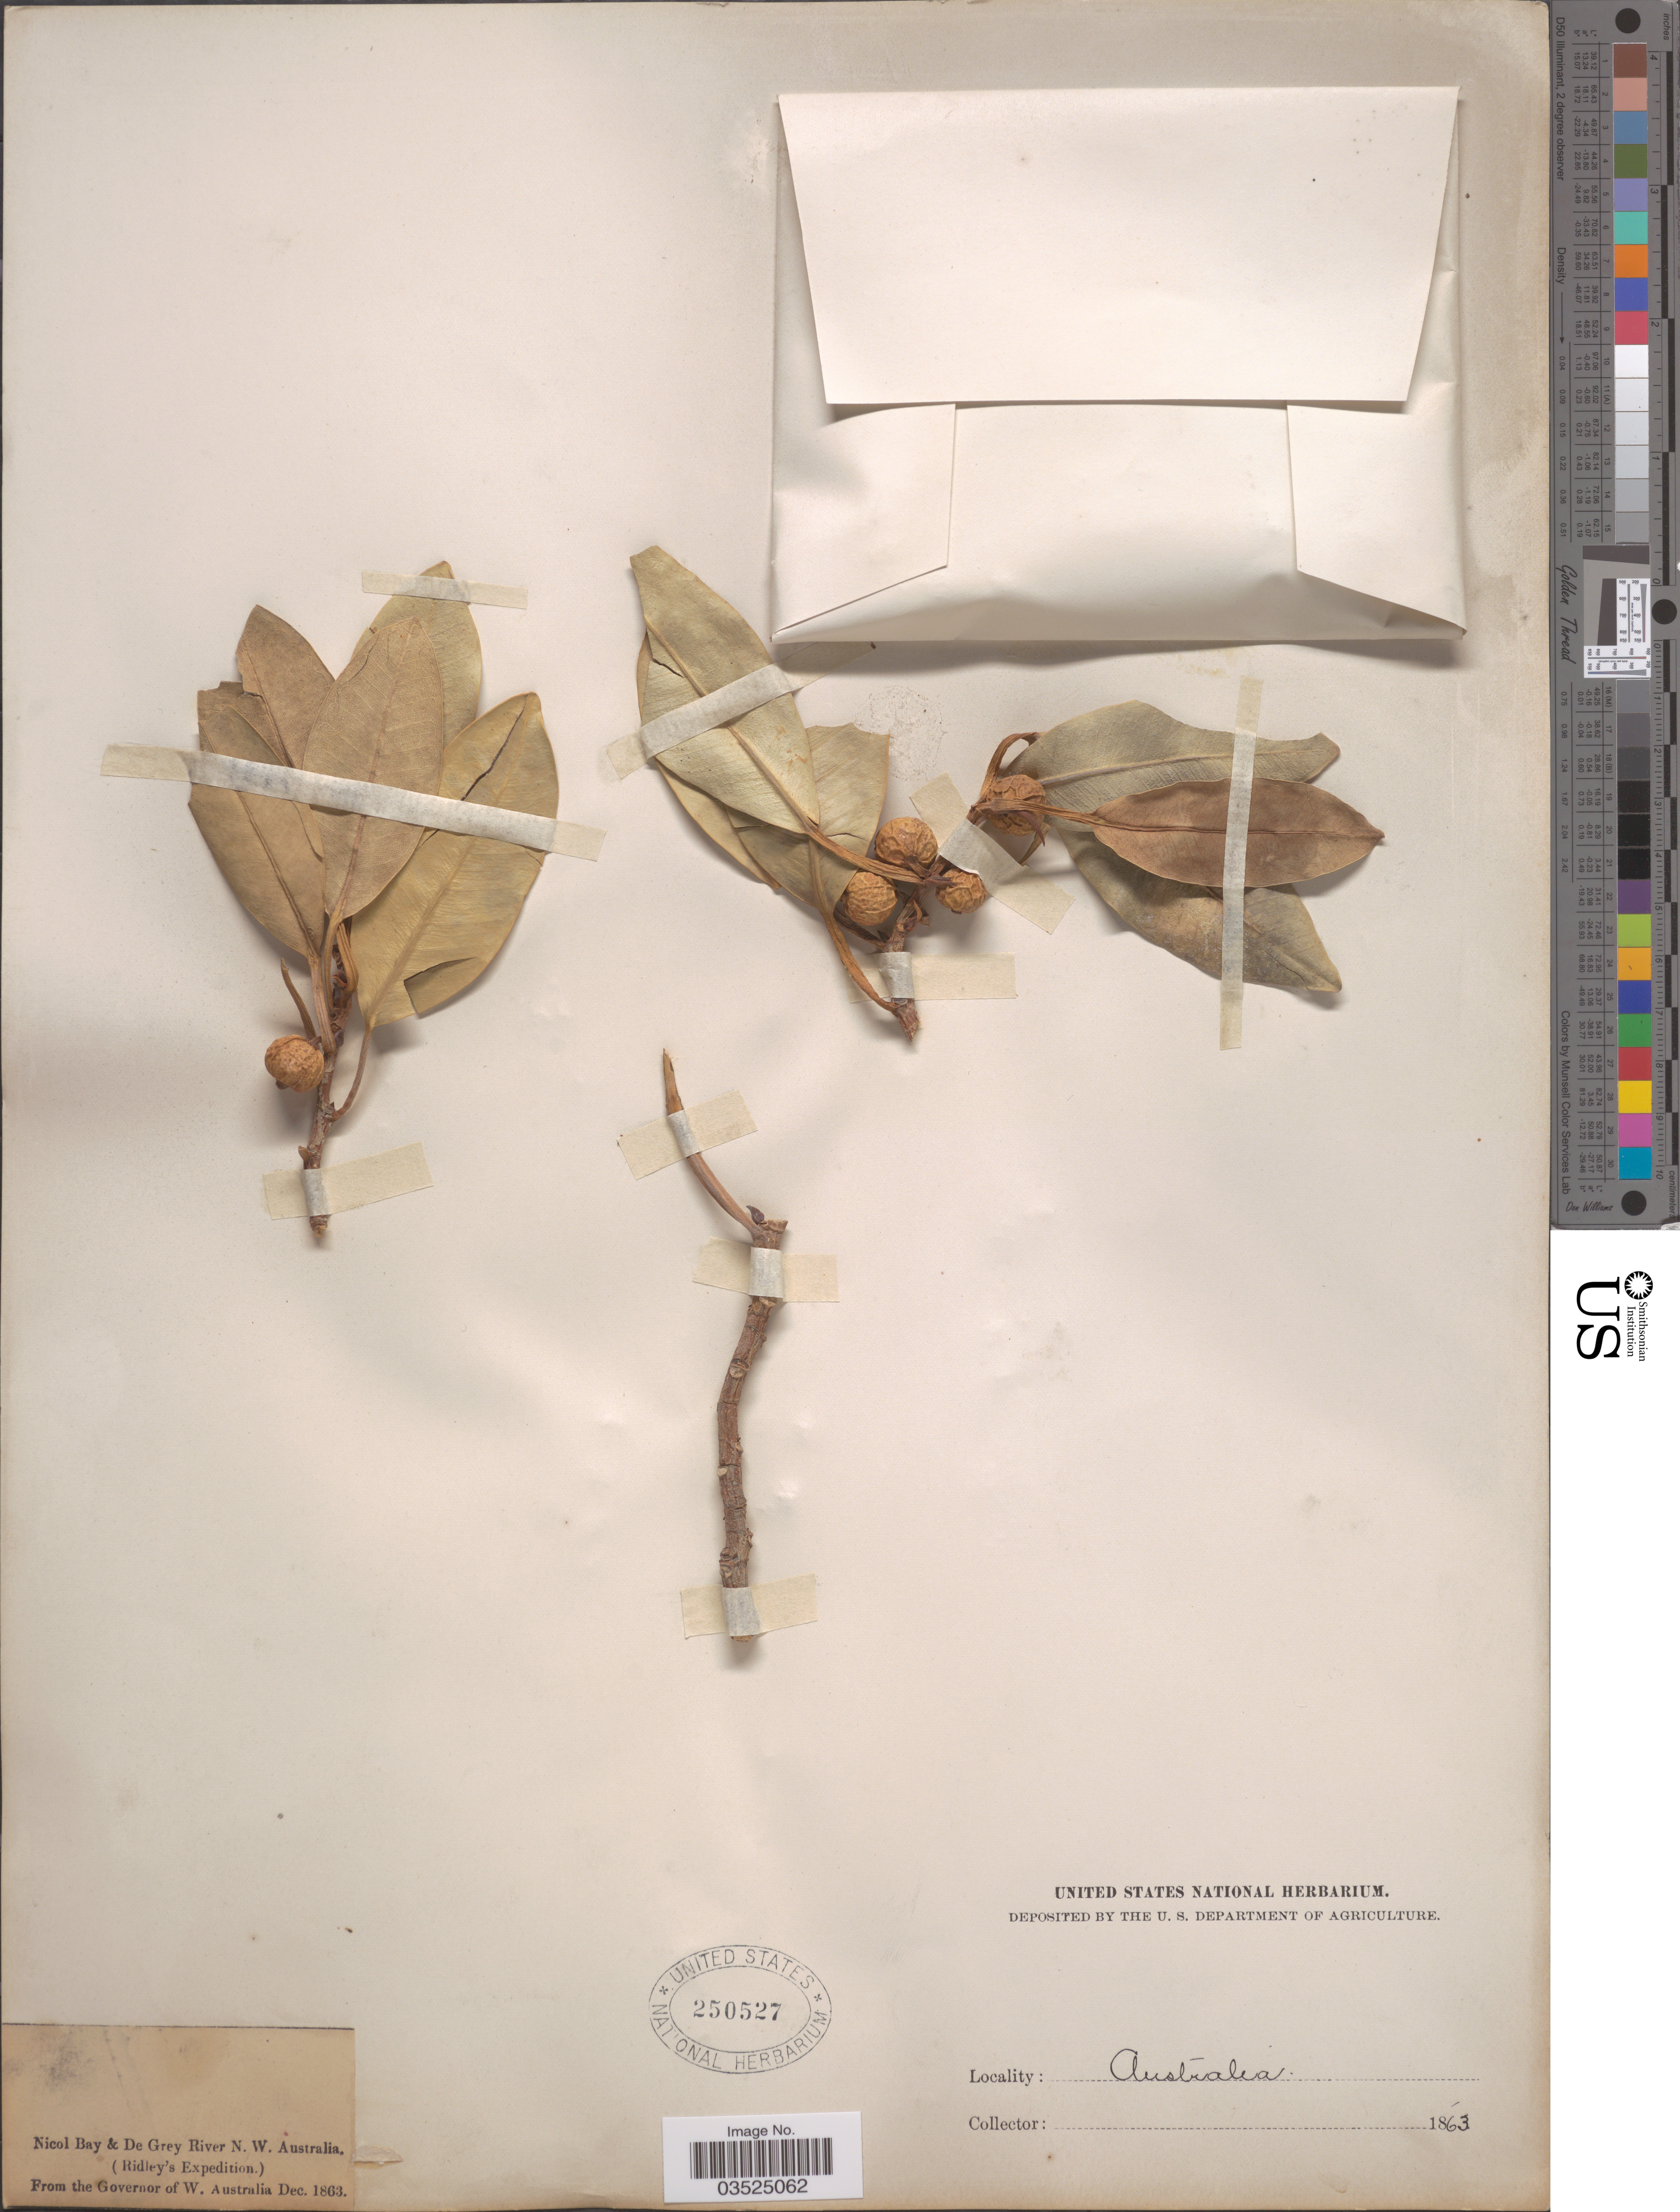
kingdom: Plantae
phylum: Tracheophyta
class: Magnoliopsida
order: Rosales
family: Moraceae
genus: Ficus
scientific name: Ficus brachypoda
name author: (Miq.) Miq.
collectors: -. Ridley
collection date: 1863-12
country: Australia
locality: Nicol Bay & De Grey River N.W. Australia.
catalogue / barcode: US 250527